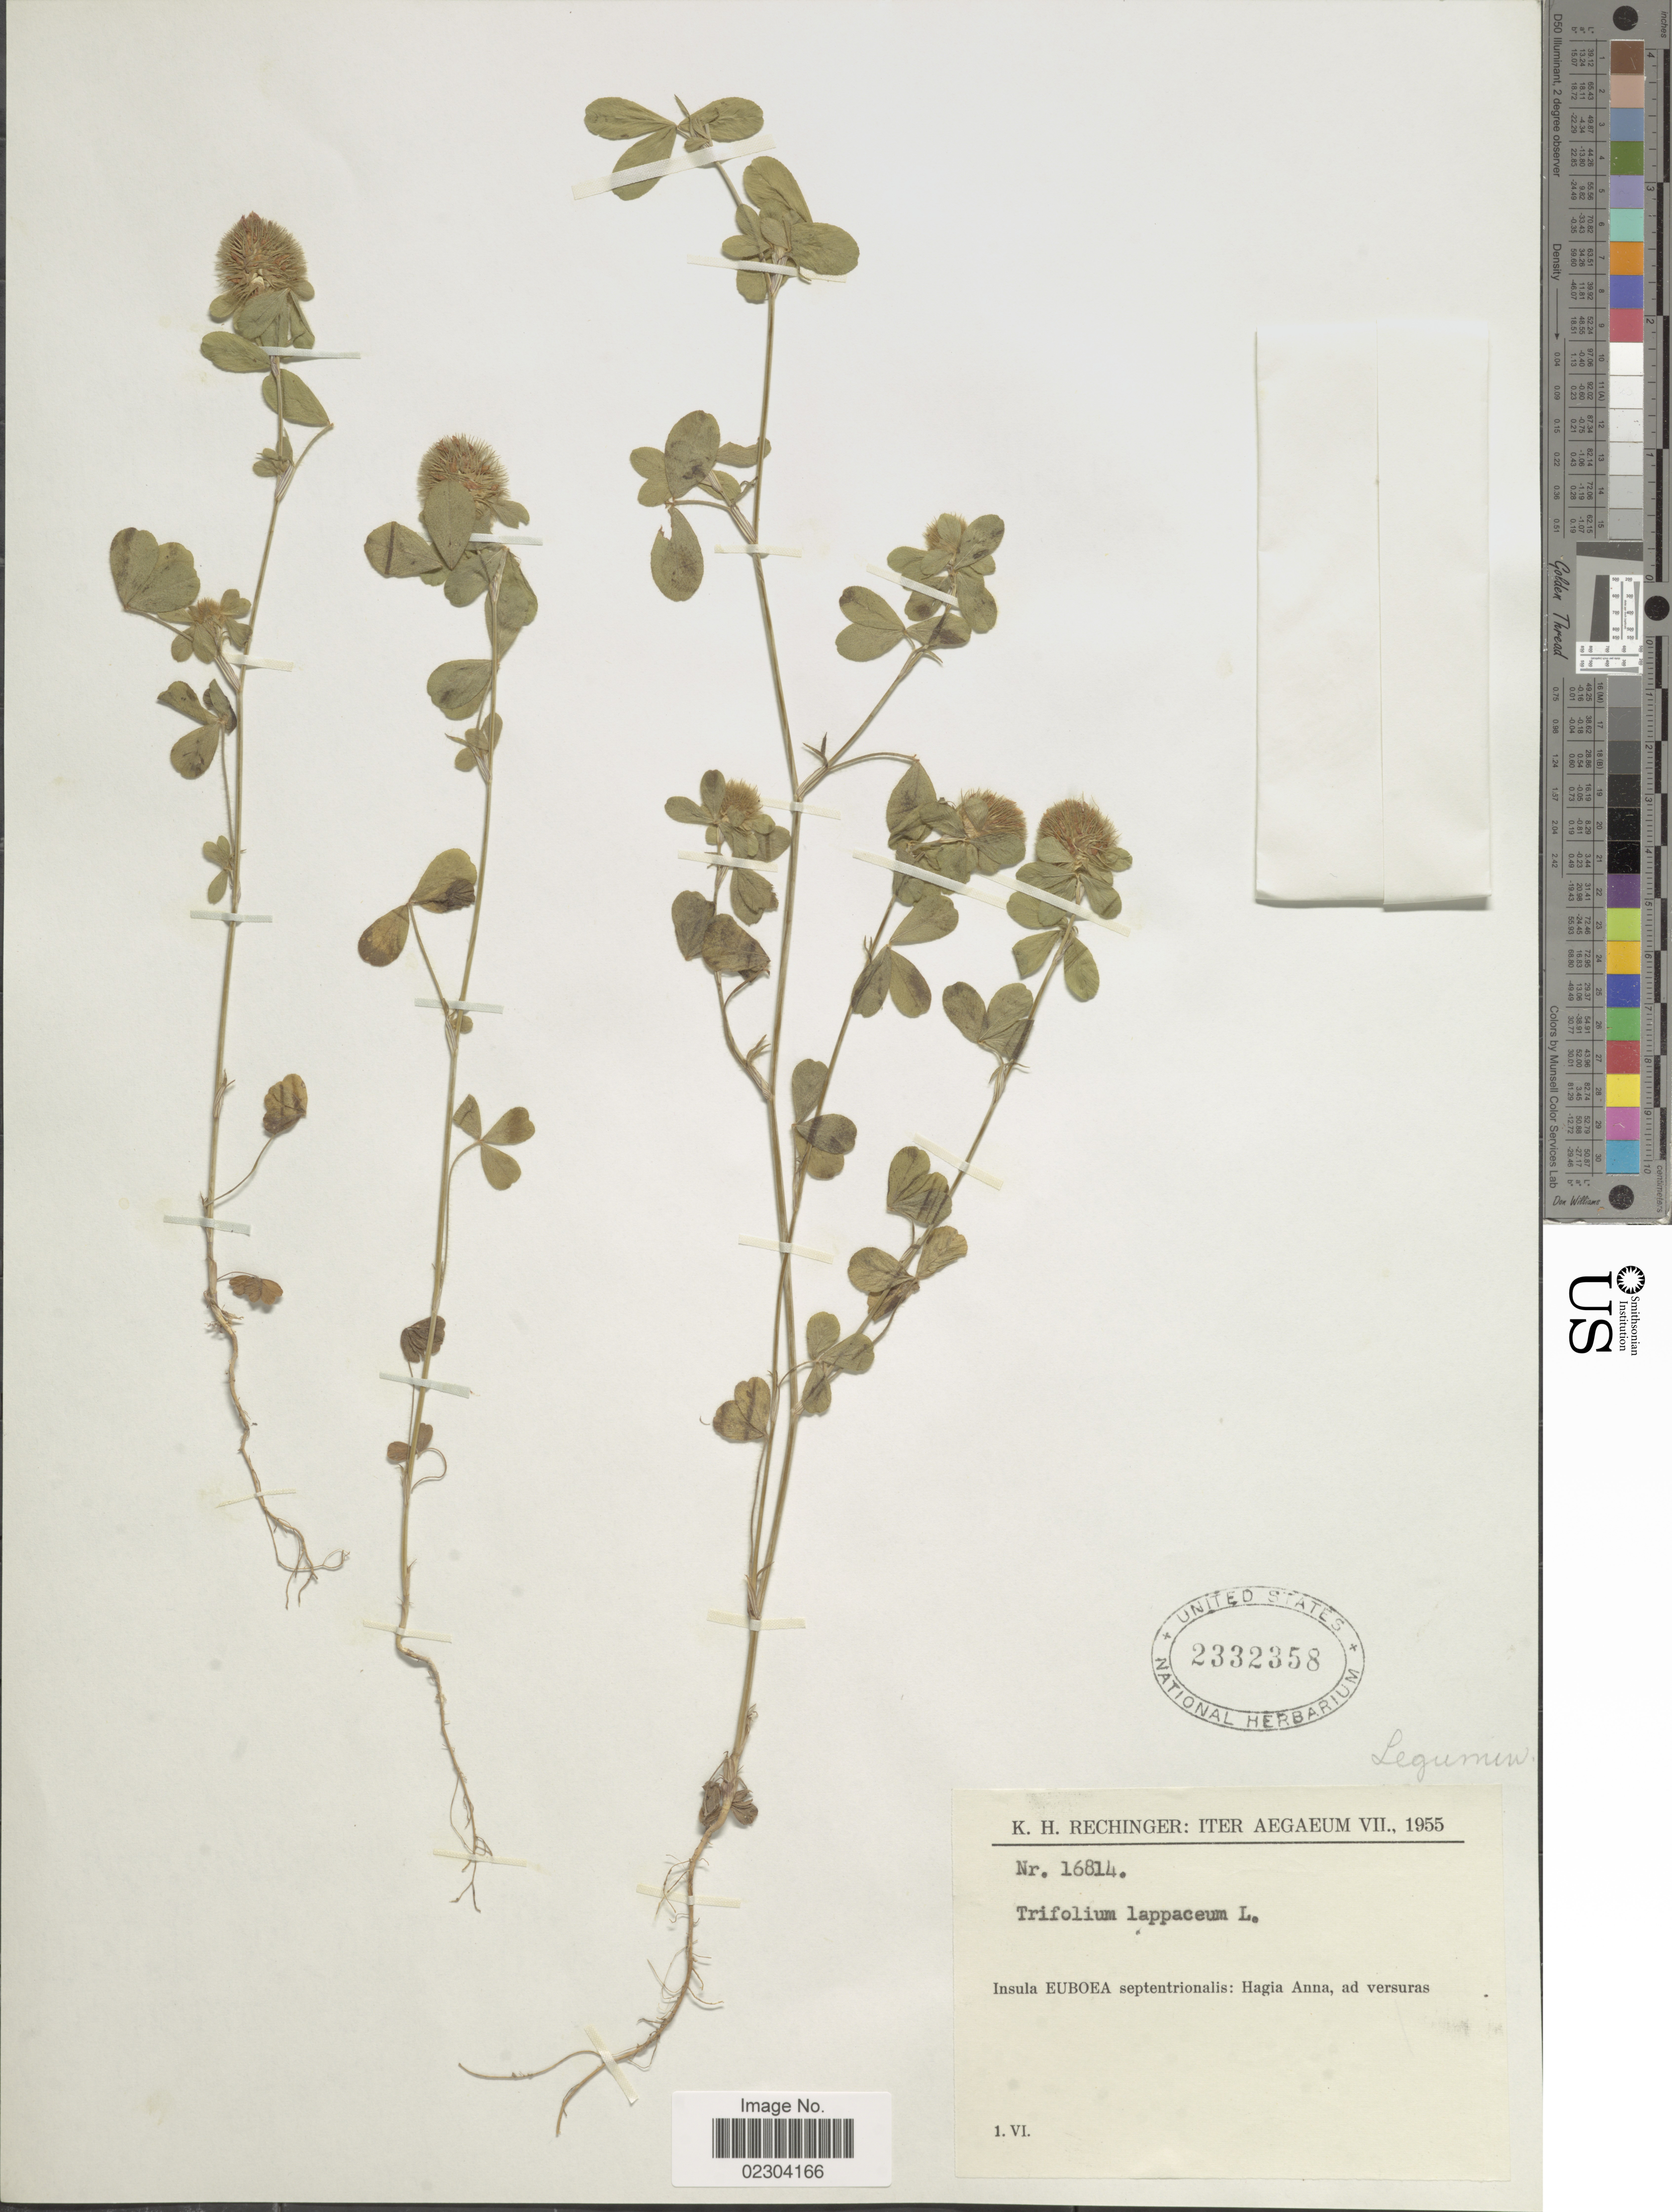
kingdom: Plantae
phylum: Tracheophyta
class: Magnoliopsida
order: Fabales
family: Fabaceae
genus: Trifolium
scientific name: Trifolium lappaceum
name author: L.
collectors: K. H. Rechinger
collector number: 16814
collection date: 1955-06-01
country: Greece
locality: Insula Euboea septentrionalis: Hagia Anna, ad versuras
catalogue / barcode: US 2332358